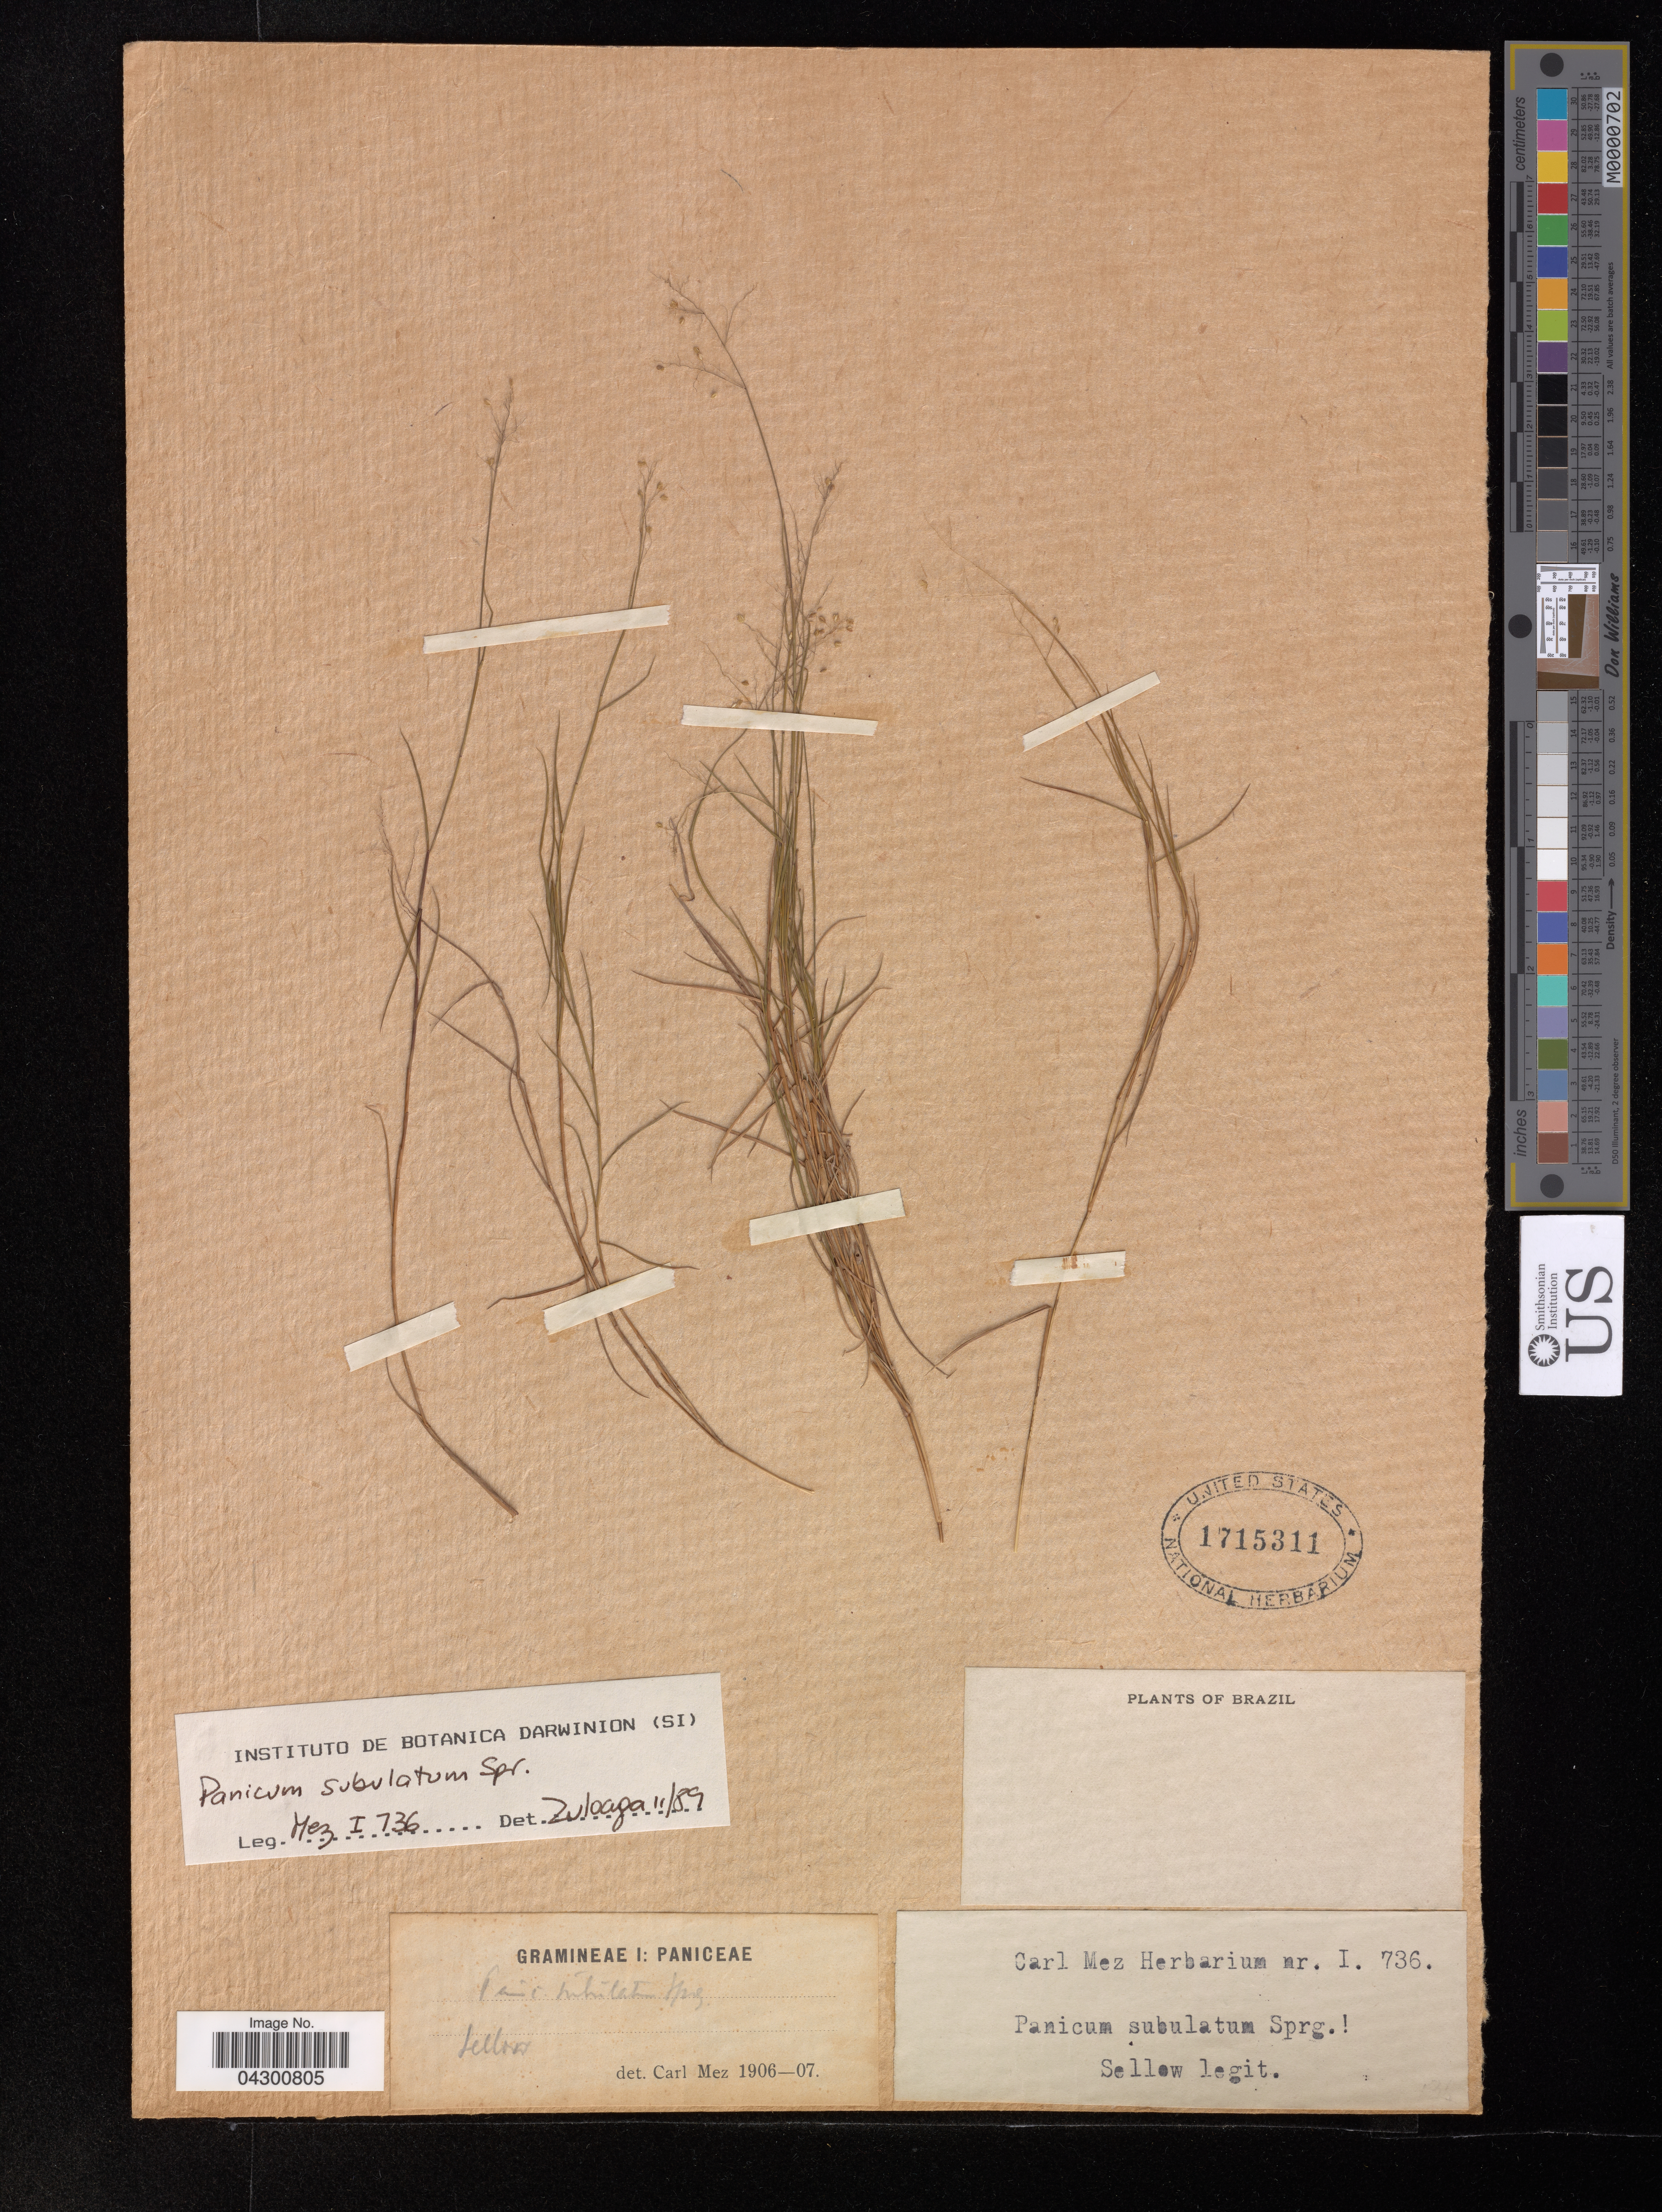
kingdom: Plantae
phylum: Tracheophyta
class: Liliopsida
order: Poales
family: Poaceae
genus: Panicum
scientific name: Panicum subulatum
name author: Spreng.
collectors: -. Sellow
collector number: I736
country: Brazil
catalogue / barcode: US 1715311